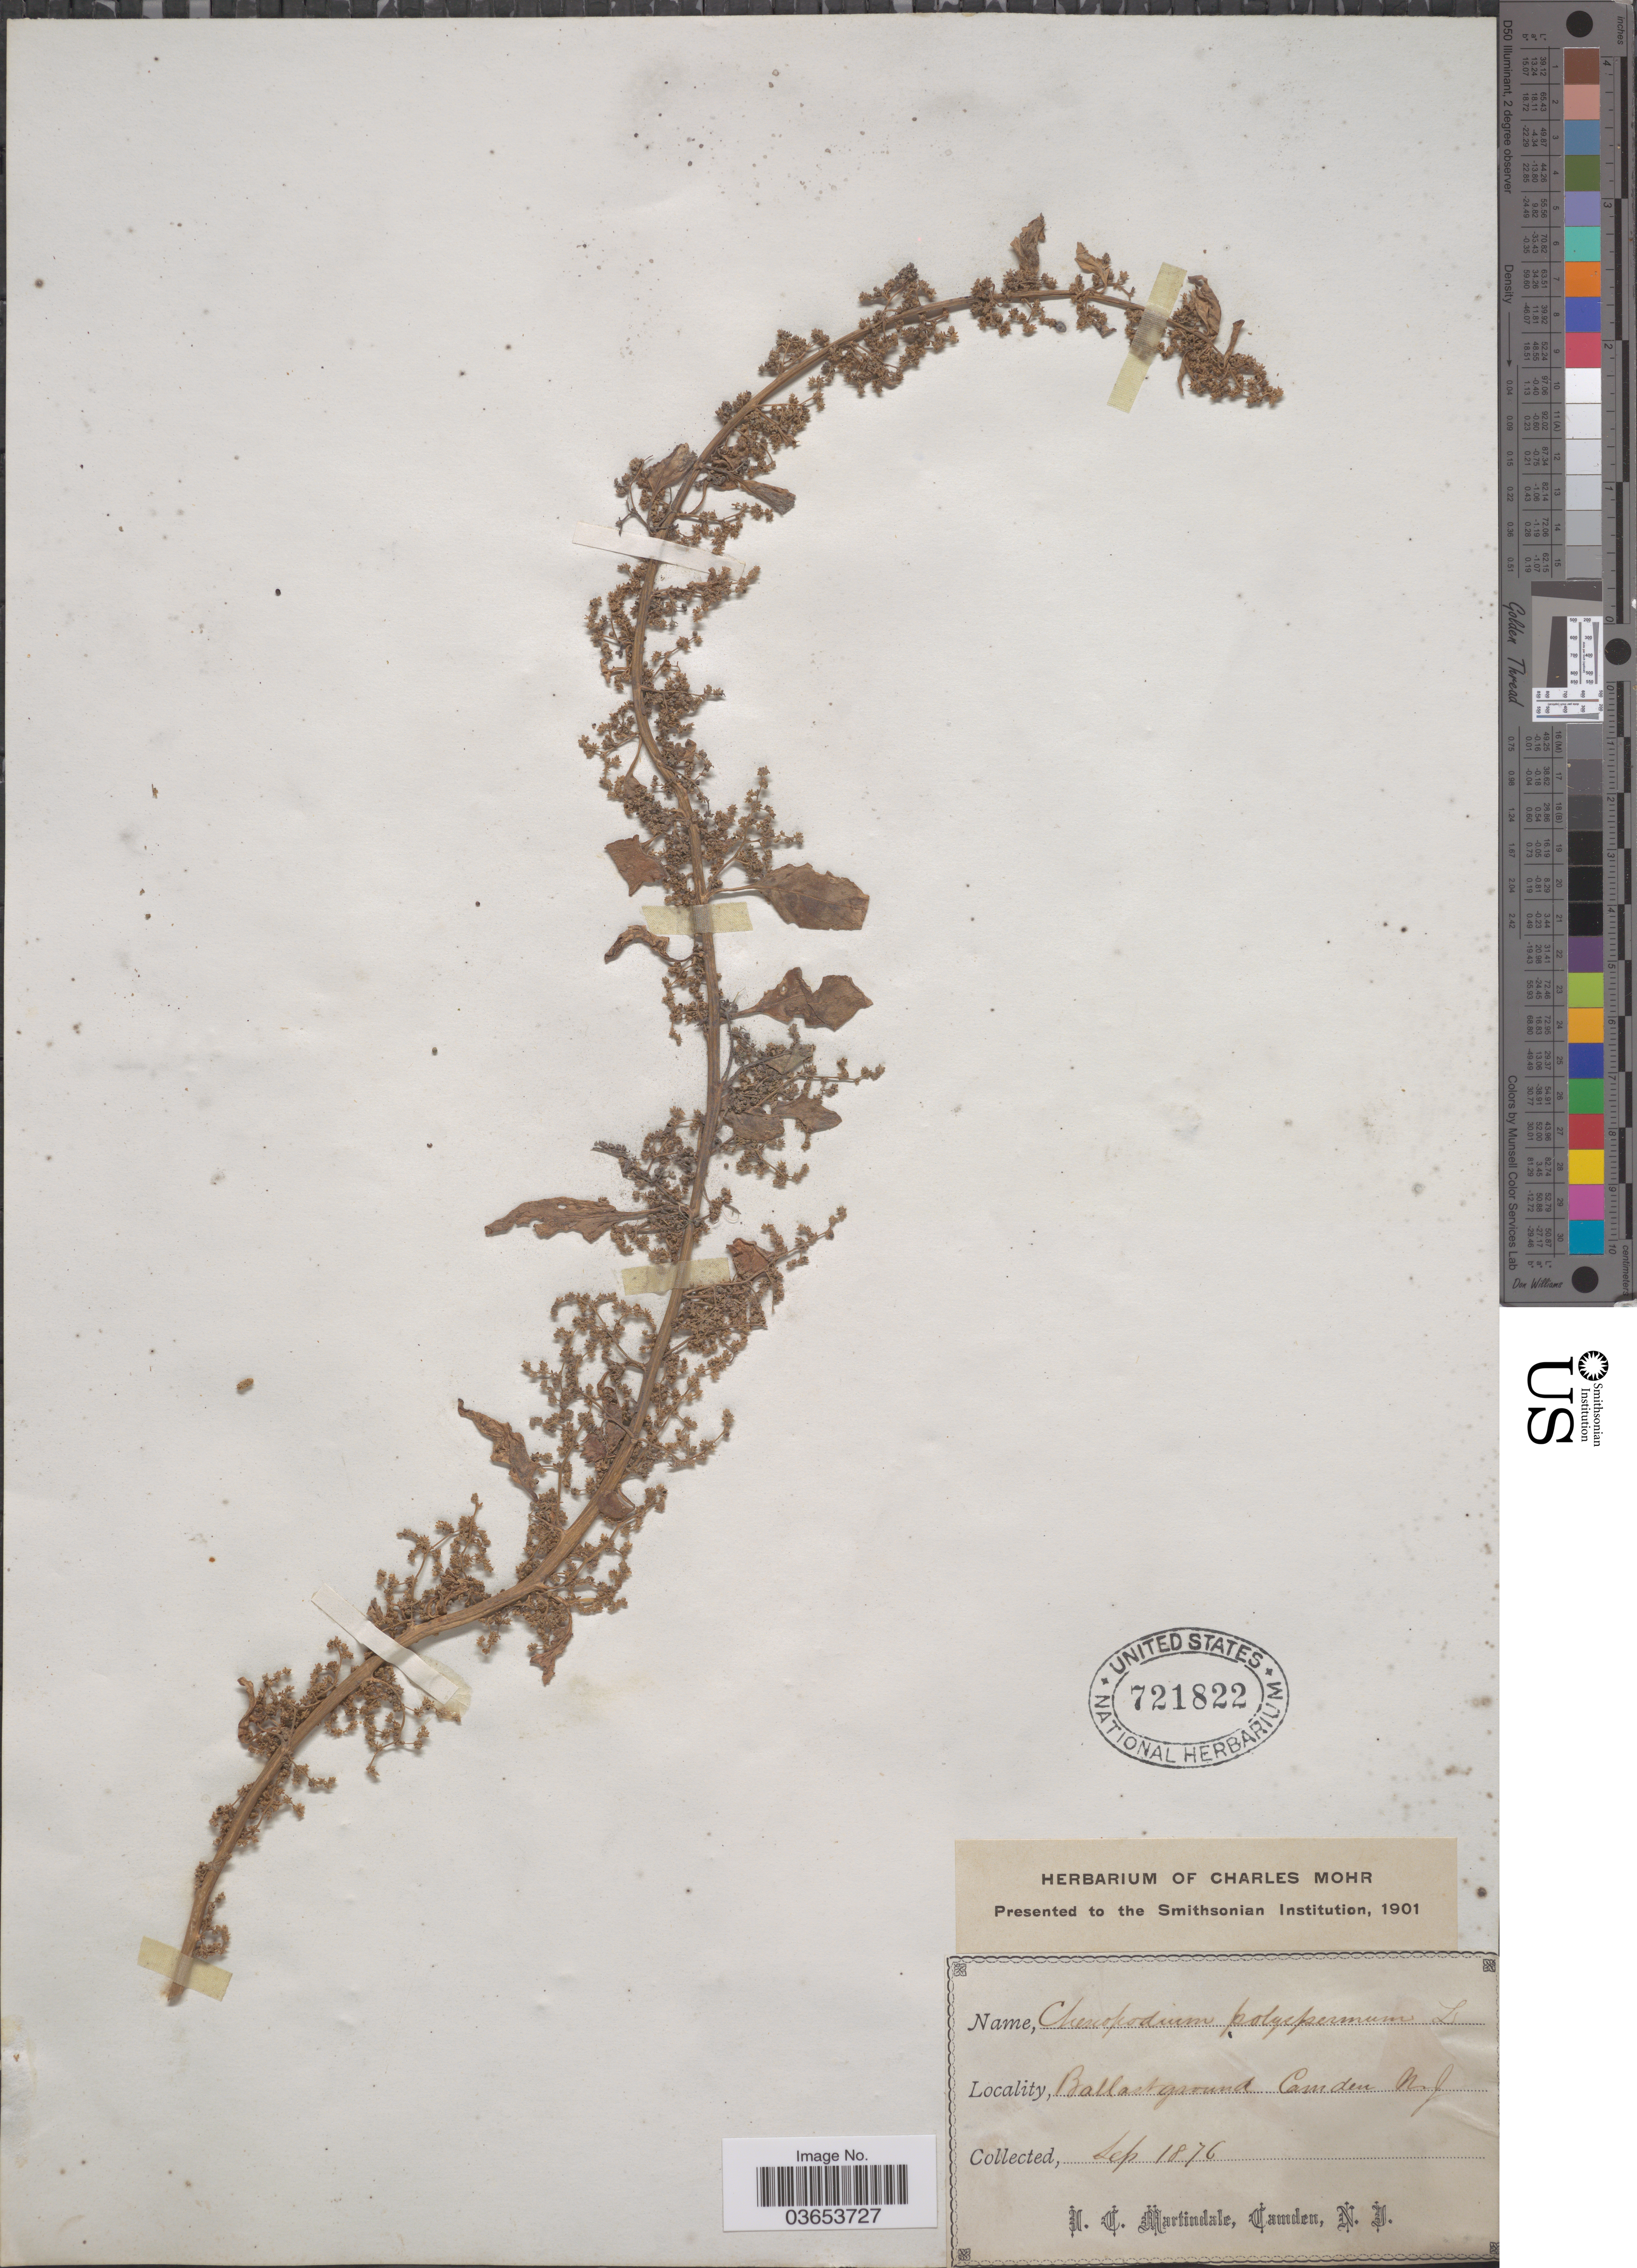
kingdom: Plantae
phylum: Tracheophyta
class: Magnoliopsida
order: Caryophyllales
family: Amaranthaceae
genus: Lipandra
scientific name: Lipandra polysperma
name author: (L.) S. Fuentes et al.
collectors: I. C. Martindale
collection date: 1876-09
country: United States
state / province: New Jersey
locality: Ballast ground Camden.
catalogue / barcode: US 721822